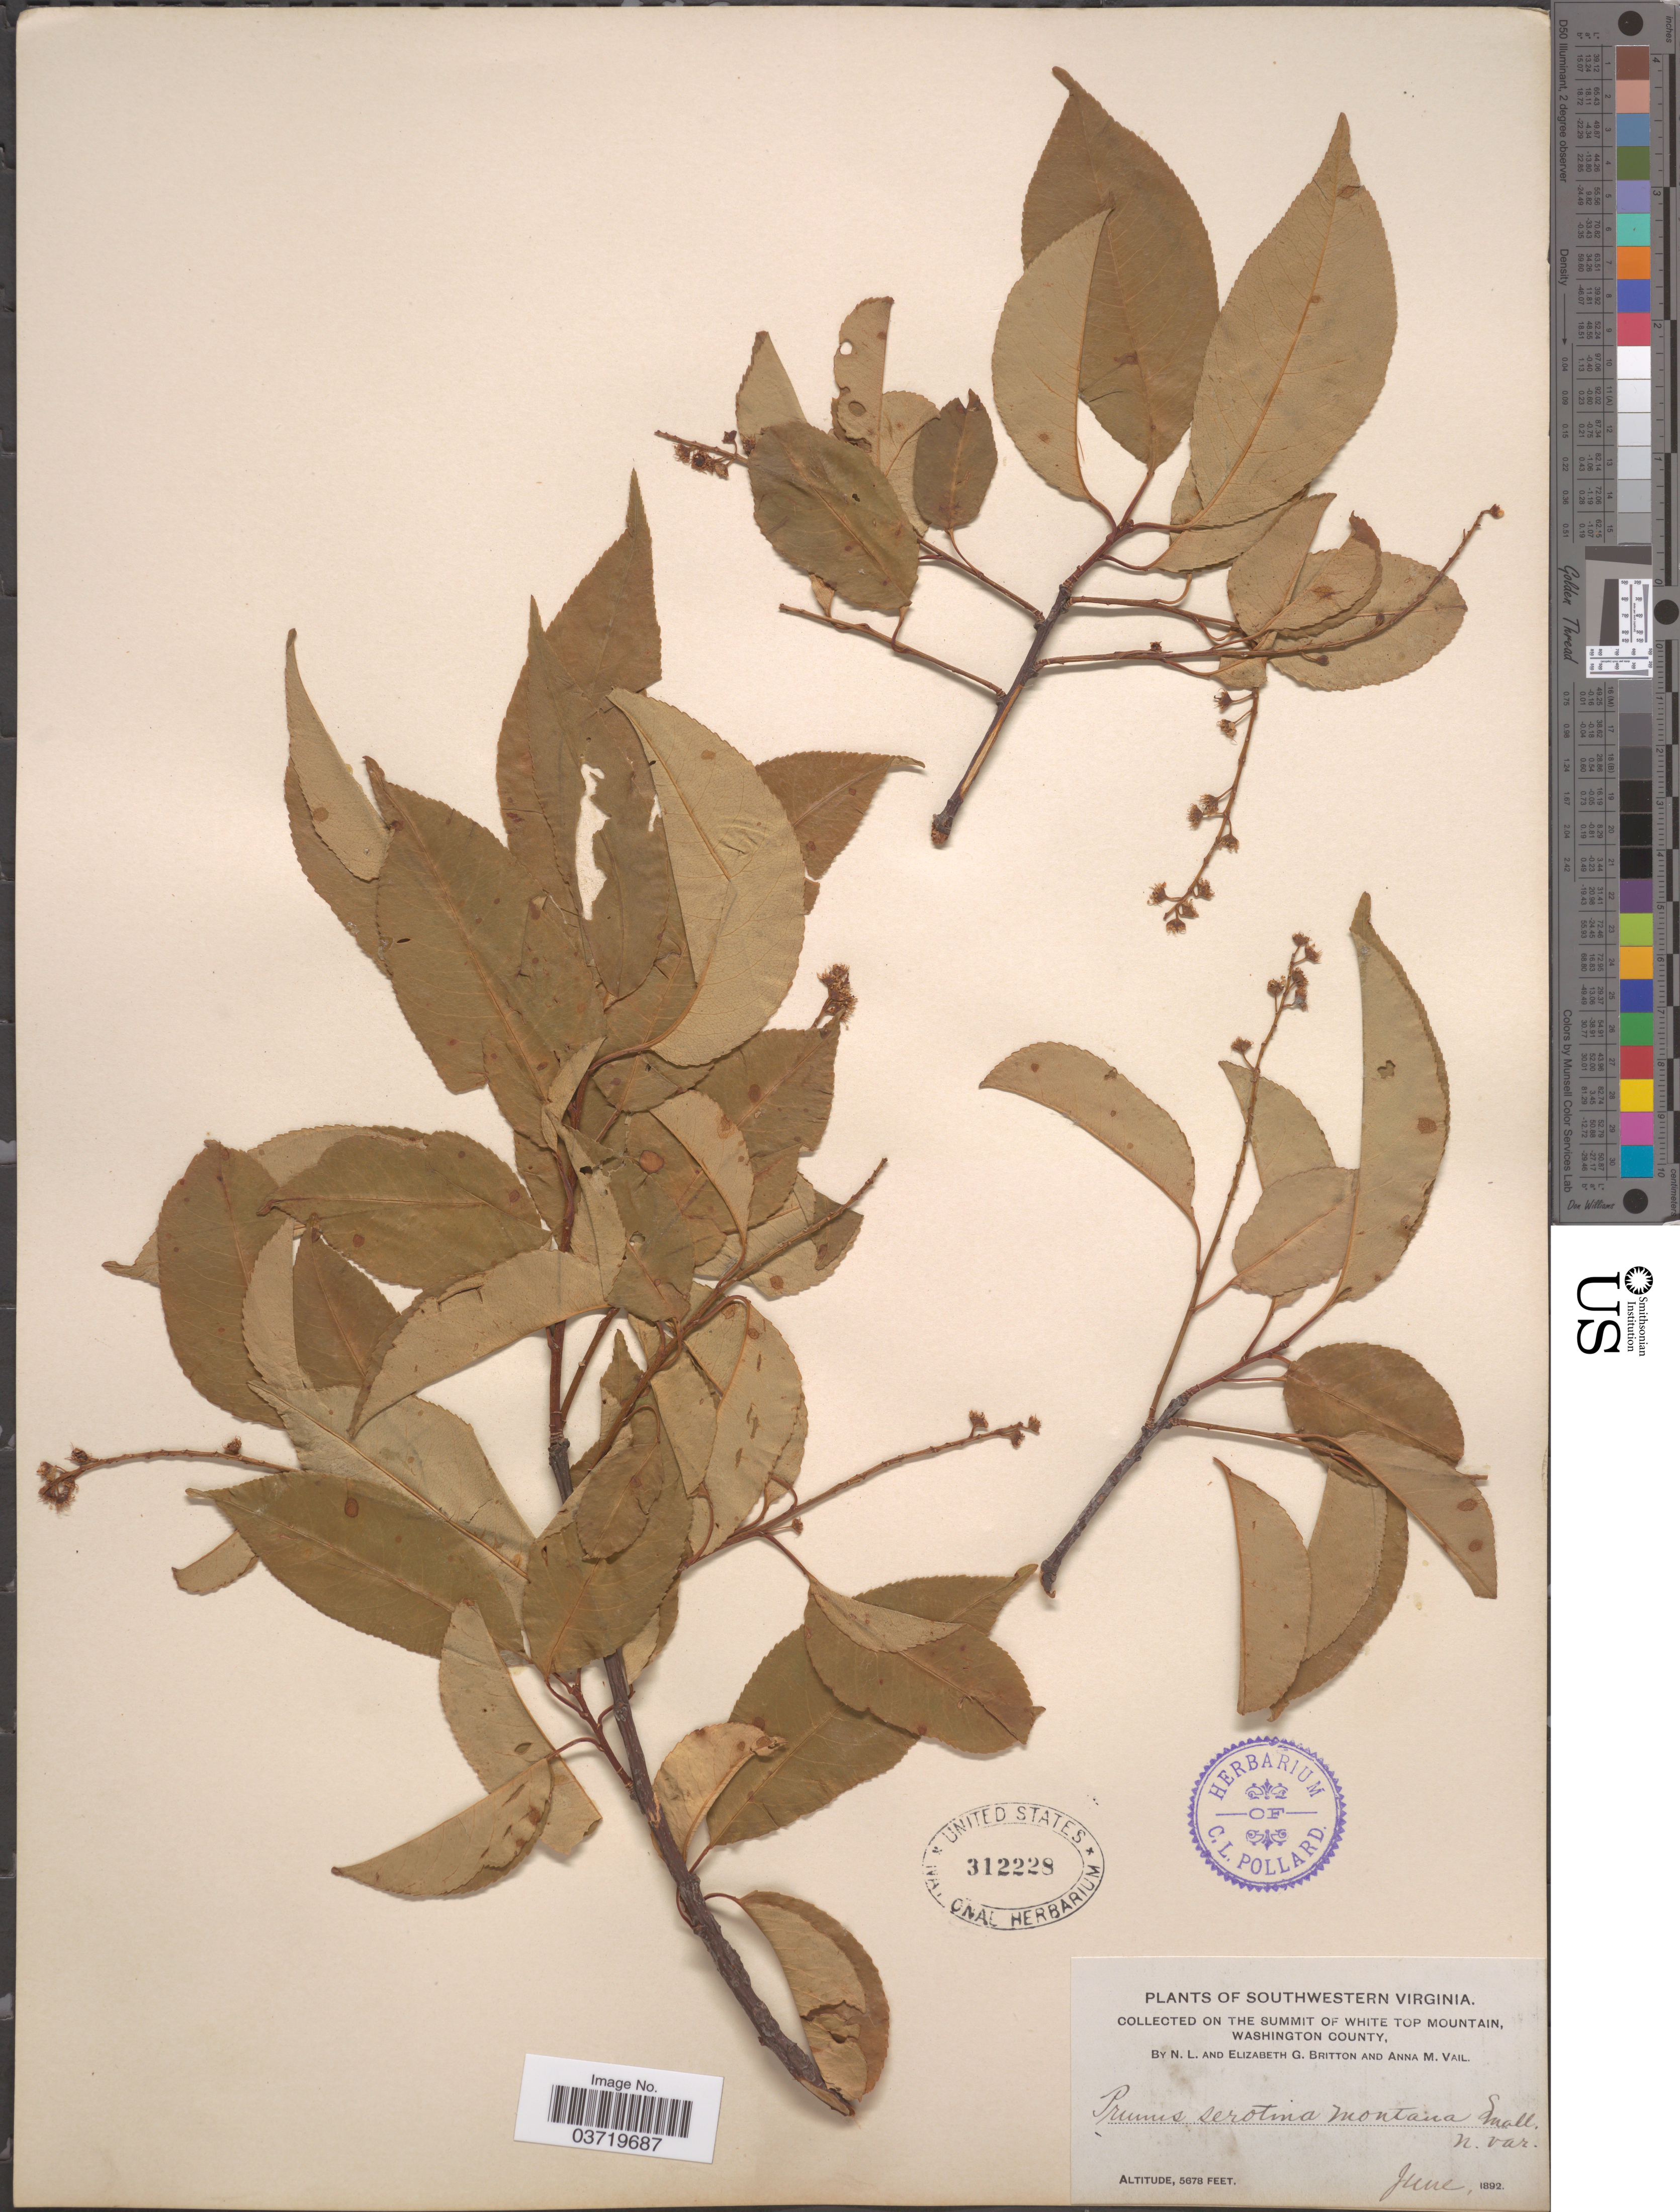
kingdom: Plantae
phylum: Tracheophyta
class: Magnoliopsida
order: Rosales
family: Rosaceae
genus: Prunus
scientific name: Prunus serotina var. montana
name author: (Small) Britton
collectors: N. Britton, E. G. Britton & A. Vail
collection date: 1892-06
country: United States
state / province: Virginia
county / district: Washington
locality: Southwestern Virginia. On the Summit of White Top Mountain, Washington County.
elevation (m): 1731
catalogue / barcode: US 312228